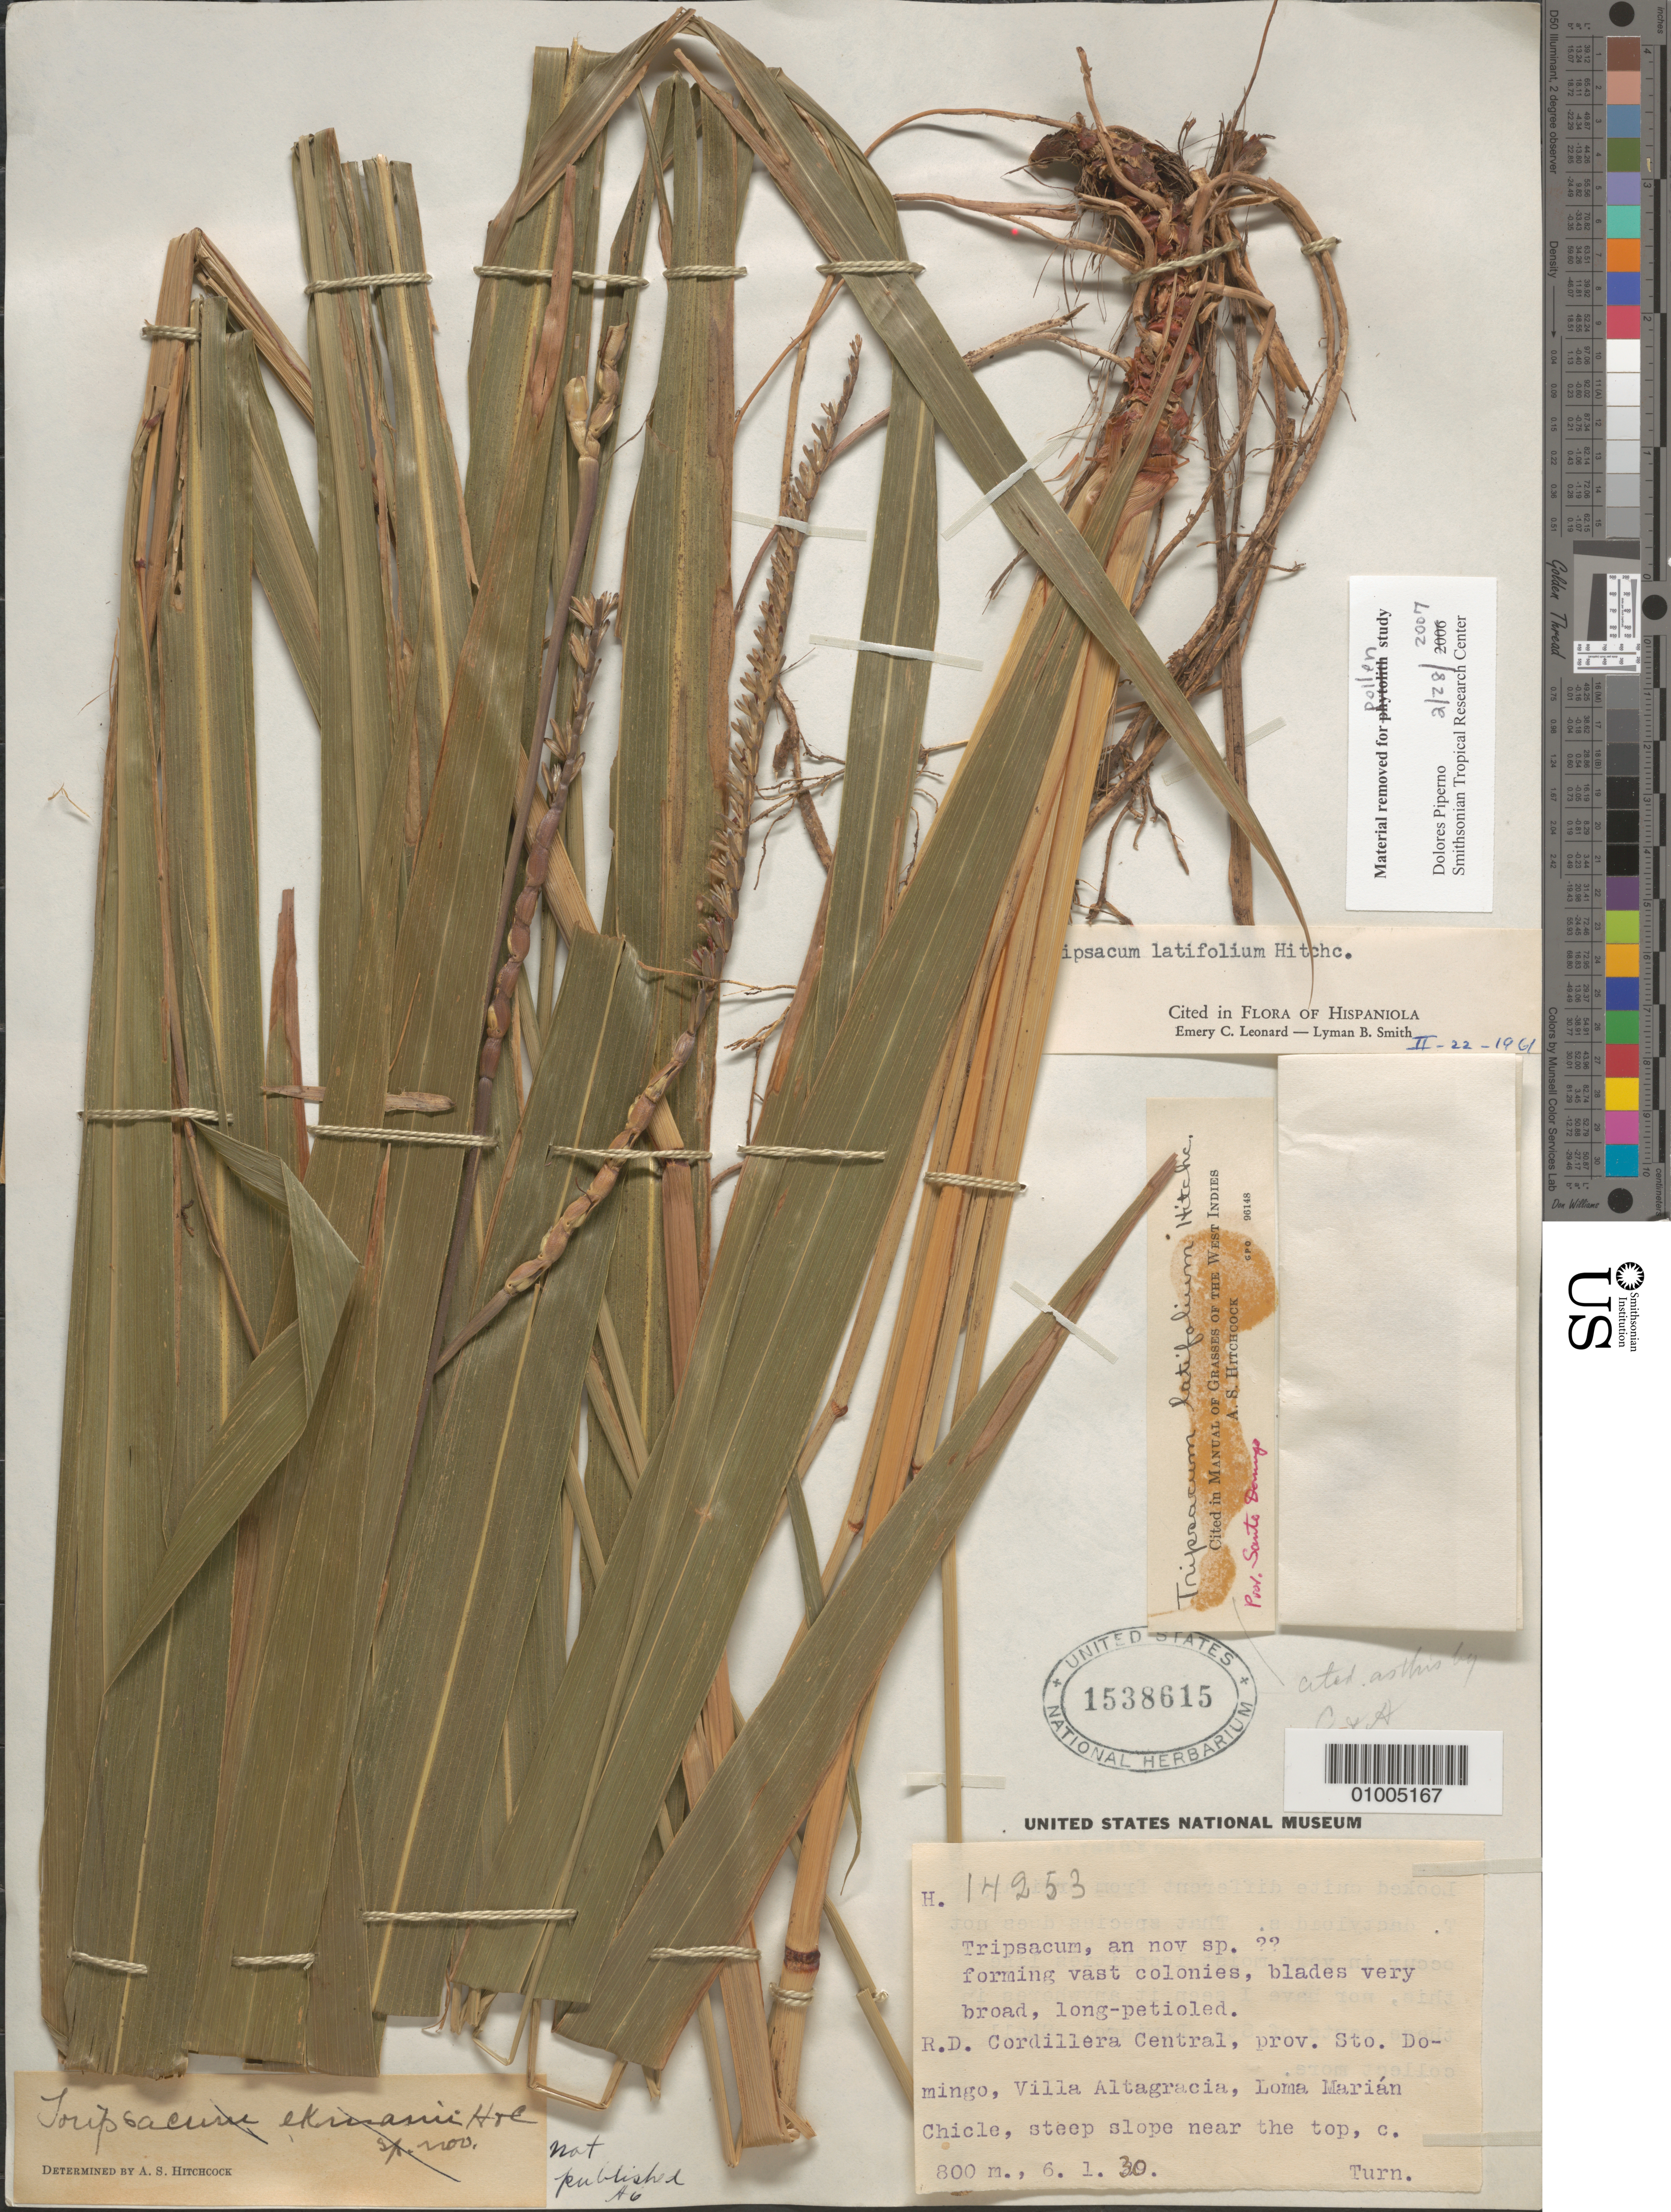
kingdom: Plantae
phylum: Tracheophyta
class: Liliopsida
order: Poales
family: Poaceae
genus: Tripsacum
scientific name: Tripsacum latifolium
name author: Hitchc.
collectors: E. L. Ekman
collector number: H 14253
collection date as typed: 06 Jan 1930 or 01 Jun 1930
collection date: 1930-01-06 or 1930-06-01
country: Dominican Republic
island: Hispaniola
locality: R. D. Cordillera Central, prov. Santo Domingo, Villa altagracia, Loma Marian Chicle, steep slope near the top.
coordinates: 0 N, 0 E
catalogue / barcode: US 1538615